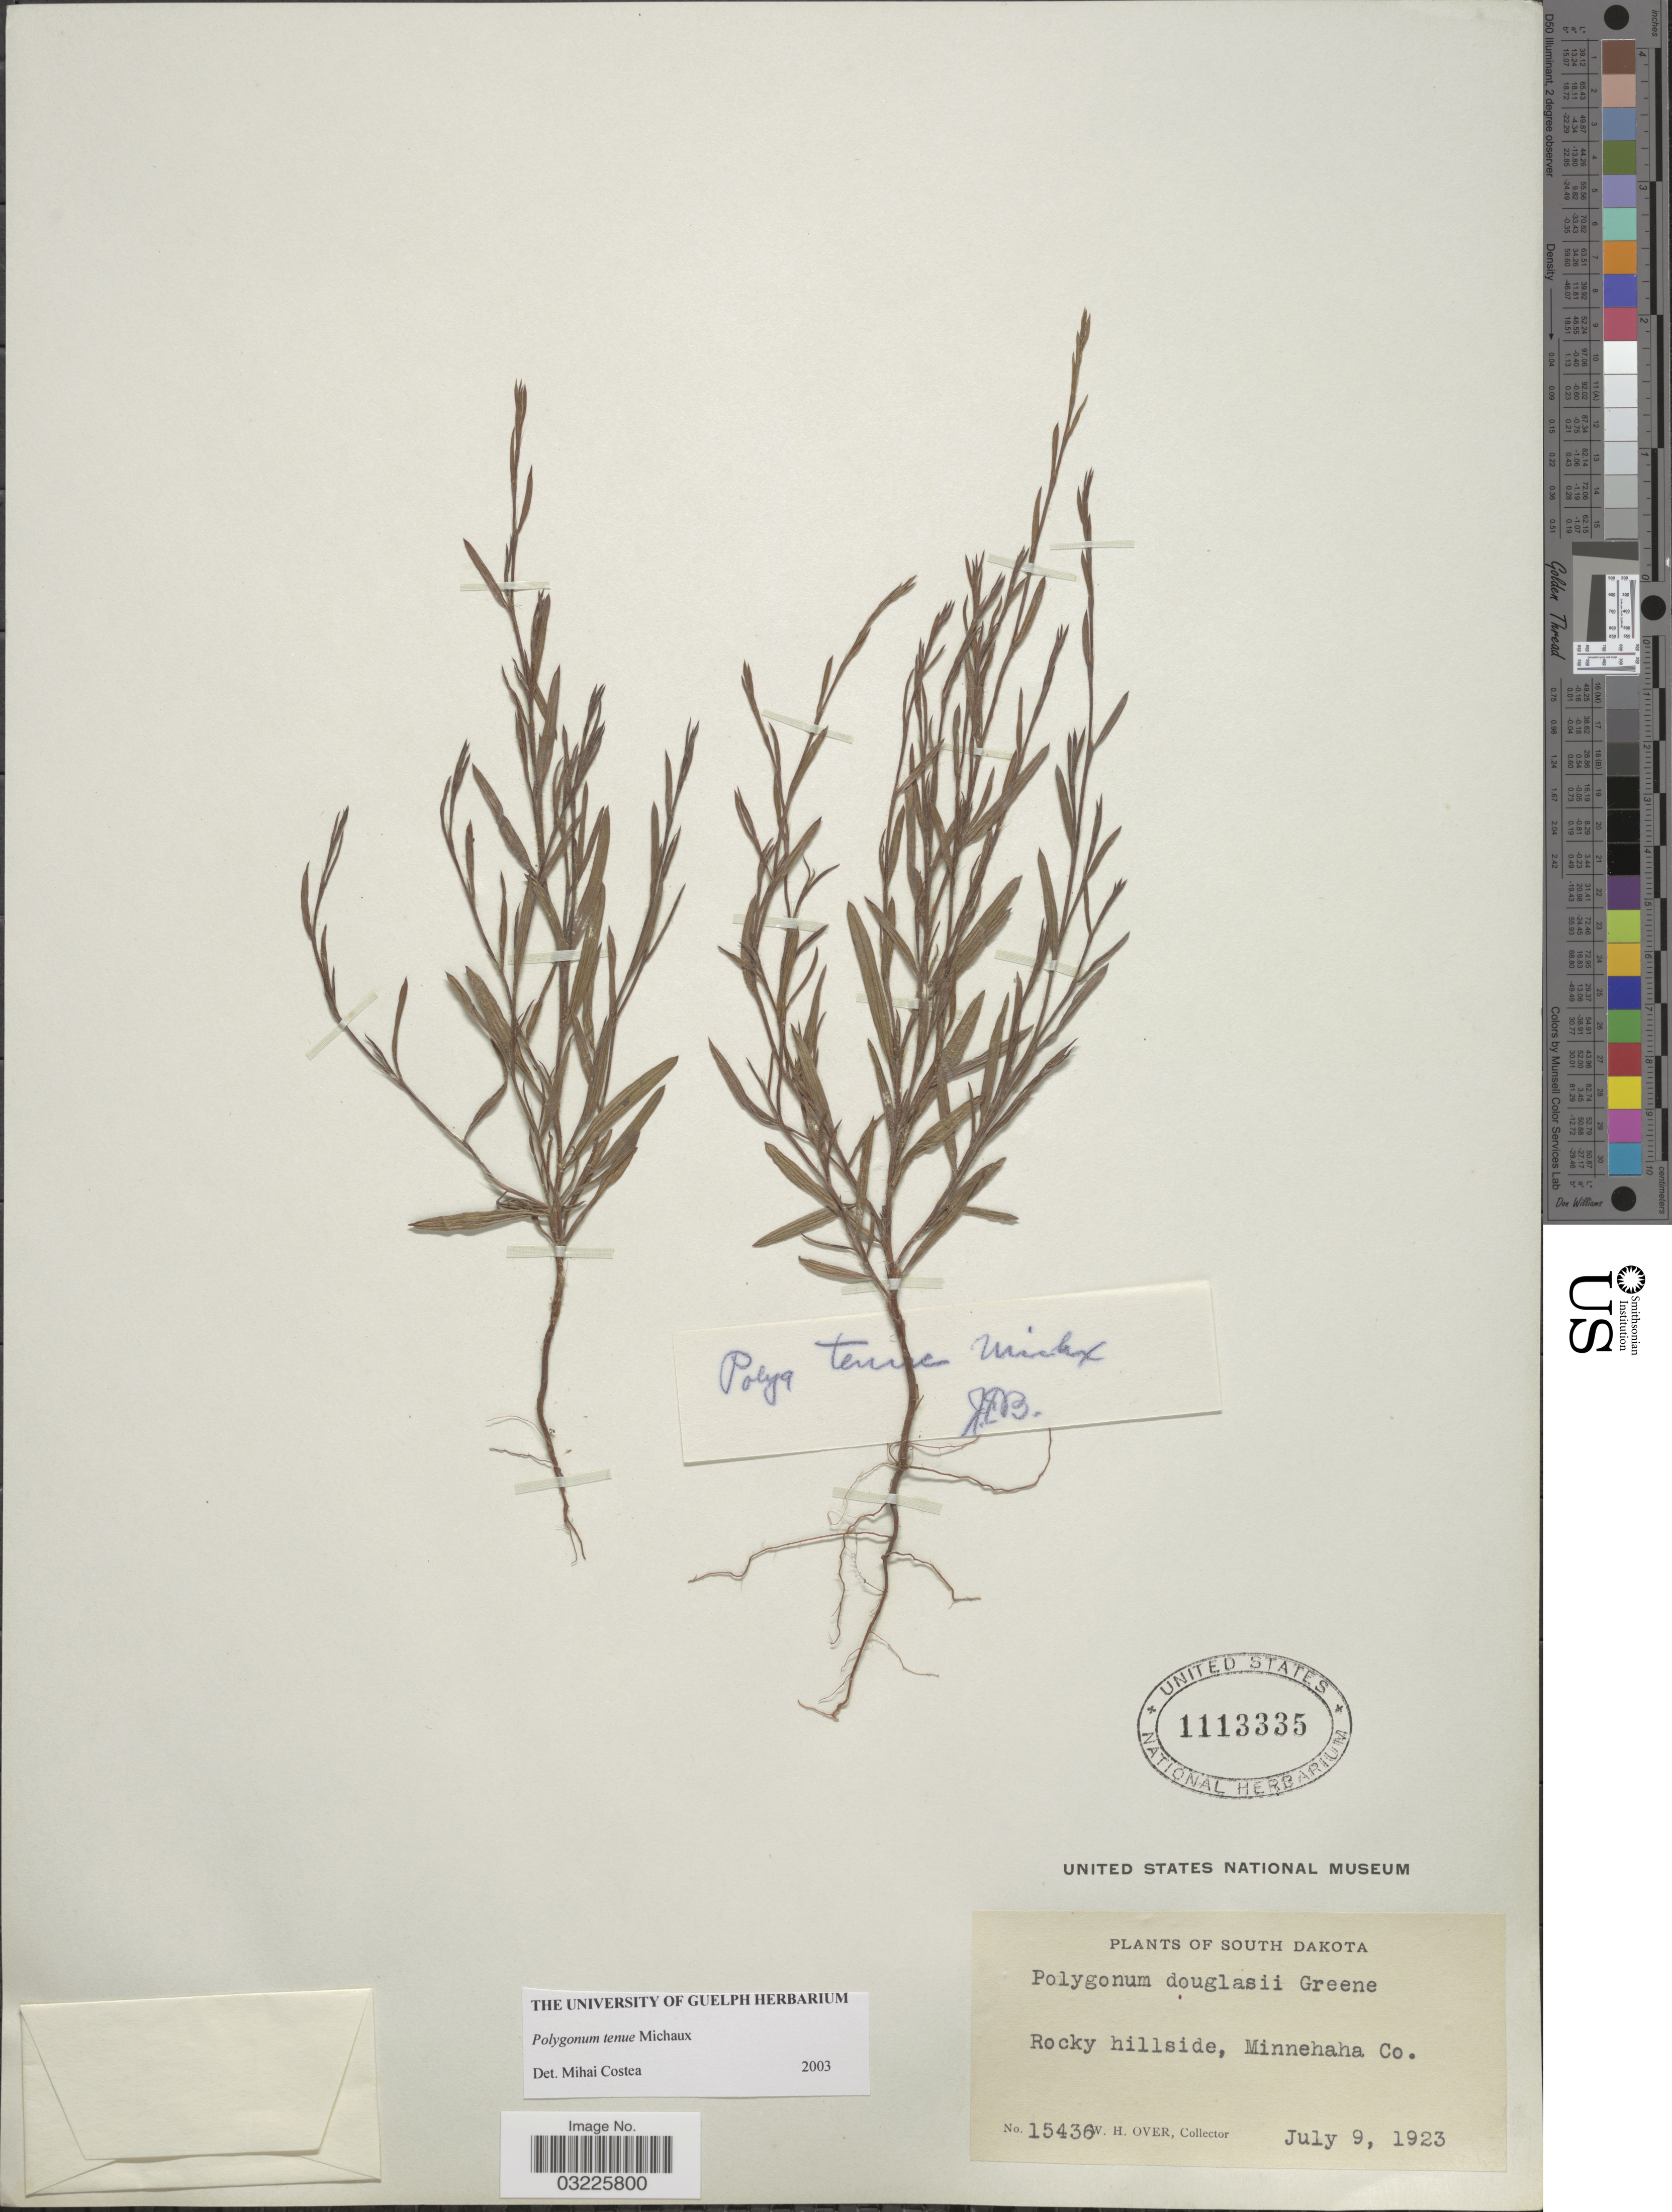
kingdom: Plantae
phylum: Tracheophyta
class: Magnoliopsida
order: Caryophyllales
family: Polygonaceae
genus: Polygonum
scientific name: Polygonum tenue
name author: F. Michx.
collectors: W. Over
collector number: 15436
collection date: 1923-07-09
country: United States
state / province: South Dakota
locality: Minnehaha Co.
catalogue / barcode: US 1113335